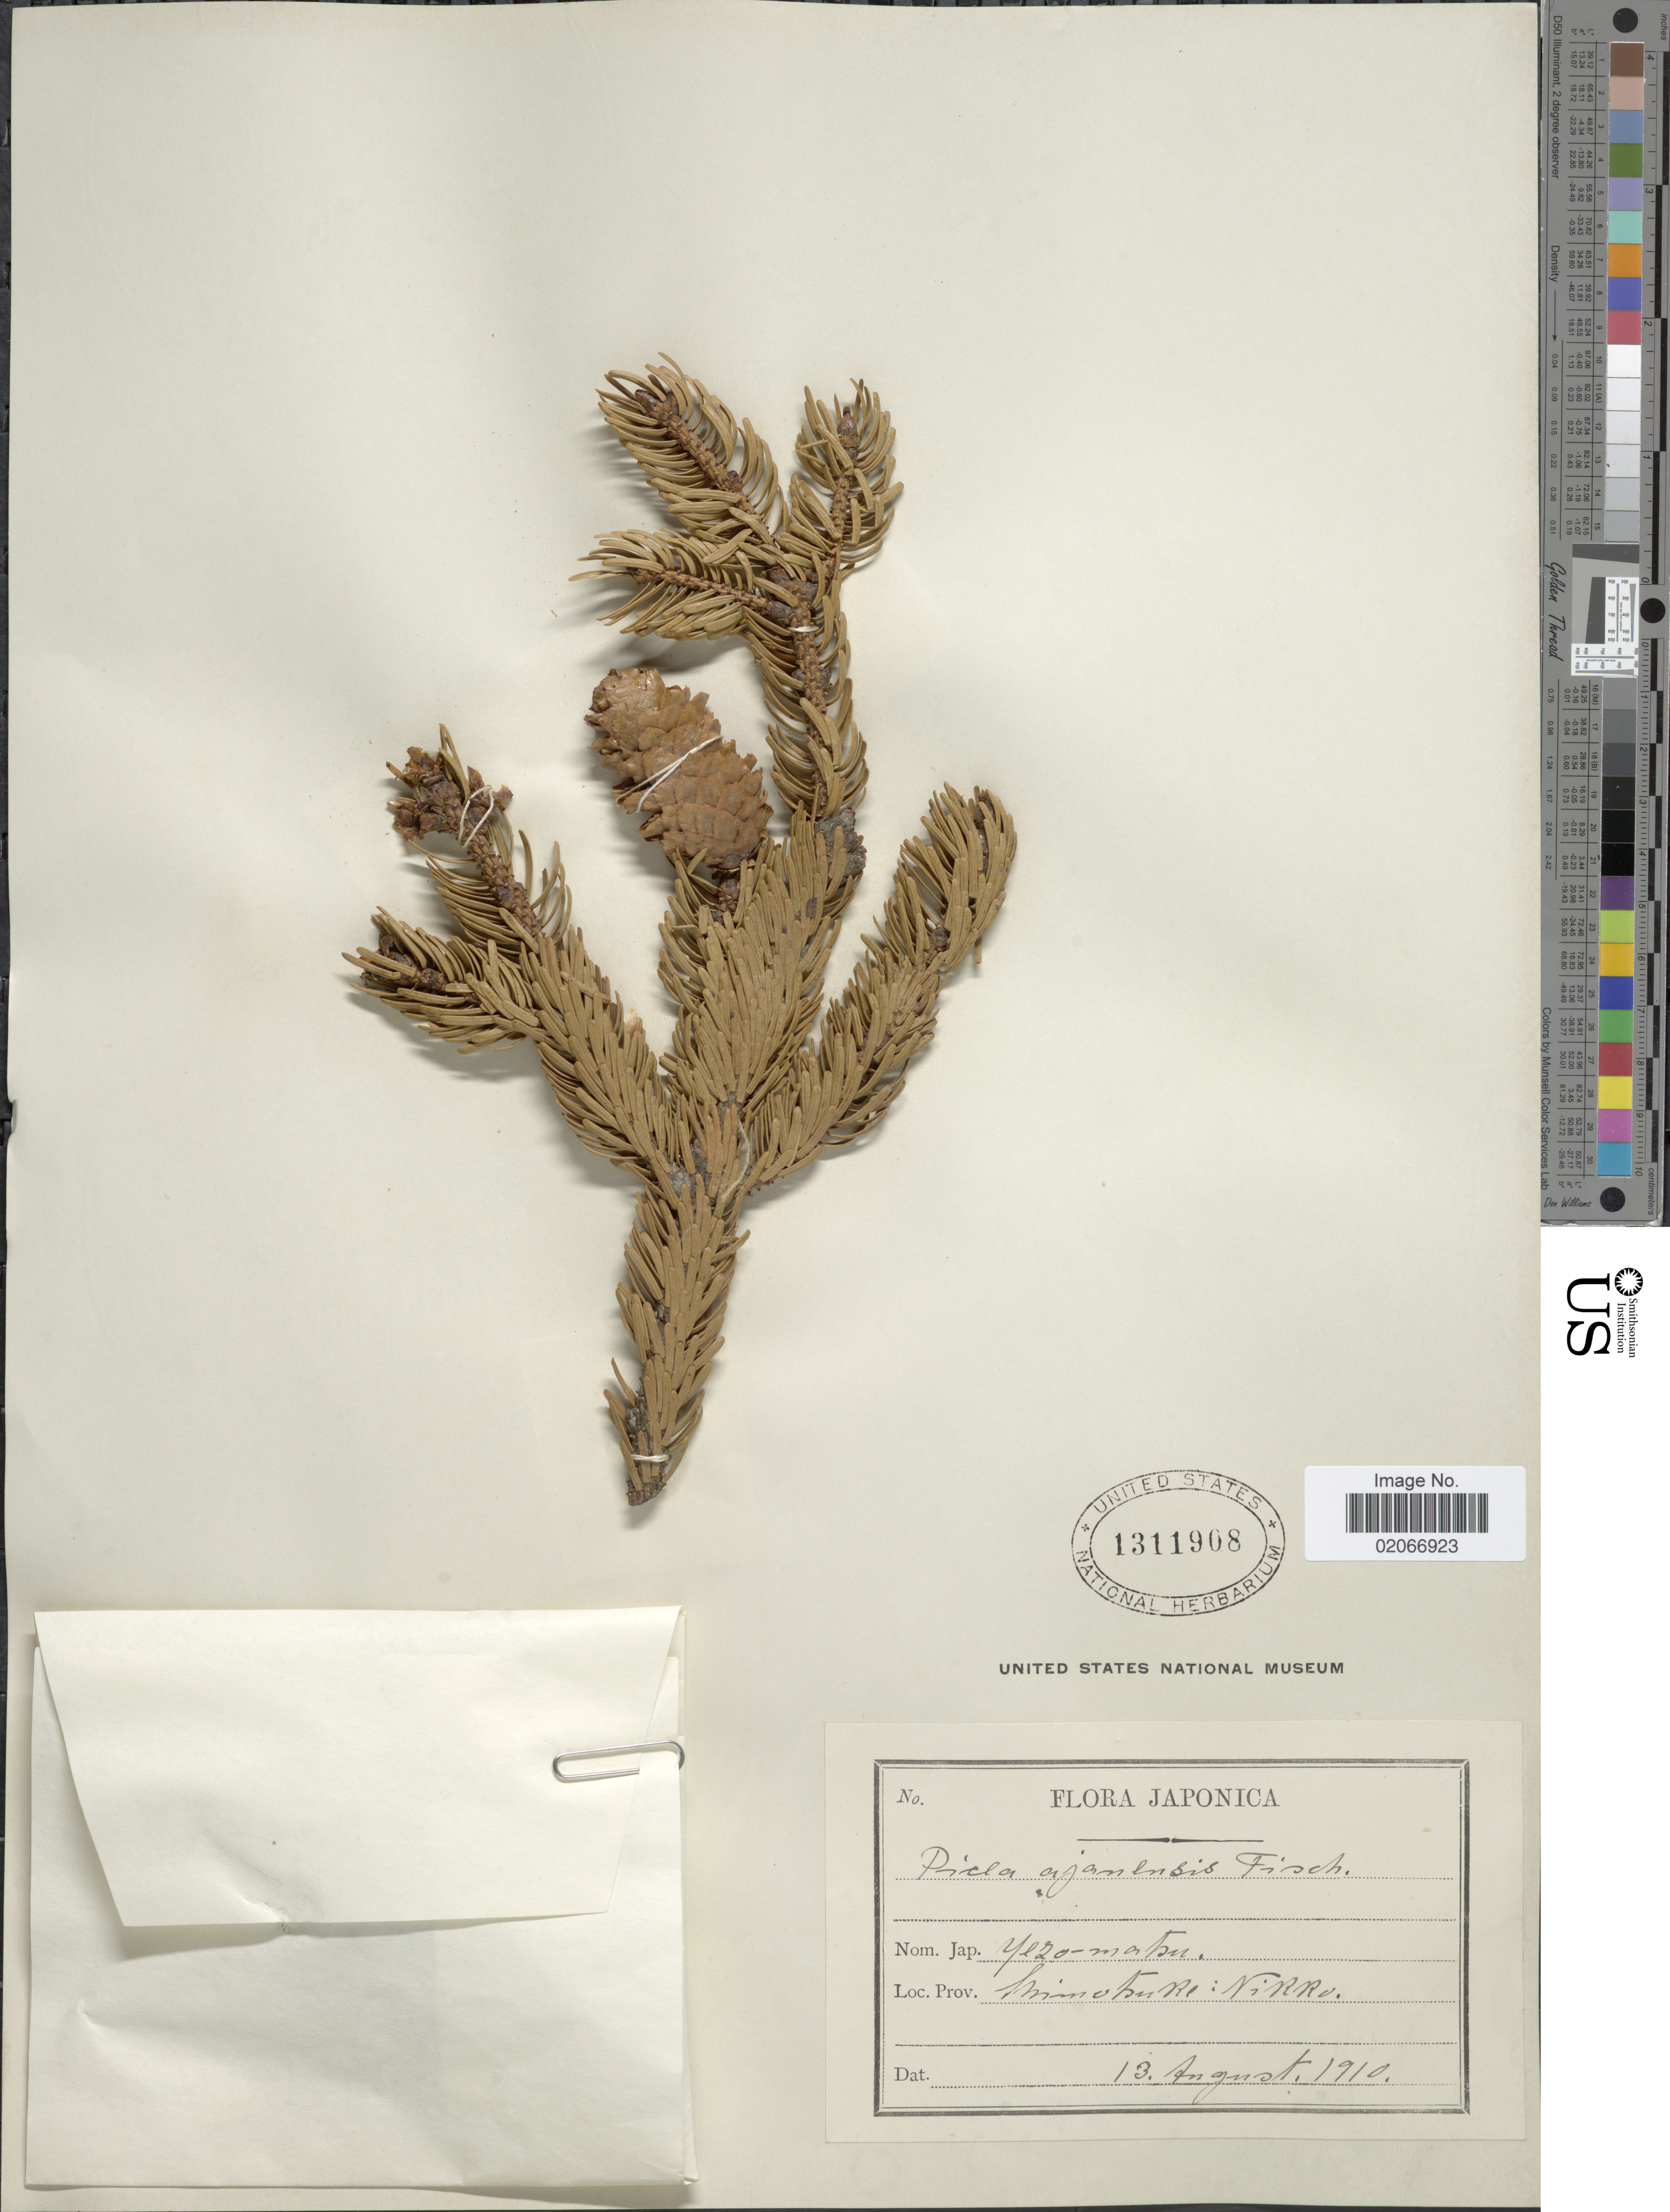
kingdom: Plantae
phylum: Tracheophyta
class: Pinopsida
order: Pinales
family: Pinaceae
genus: Picea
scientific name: Picea ajanensis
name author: Fisch. ex Carrière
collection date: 1910-08-13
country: Japan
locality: Shimotsuke: Nikko.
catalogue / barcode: US 1311908